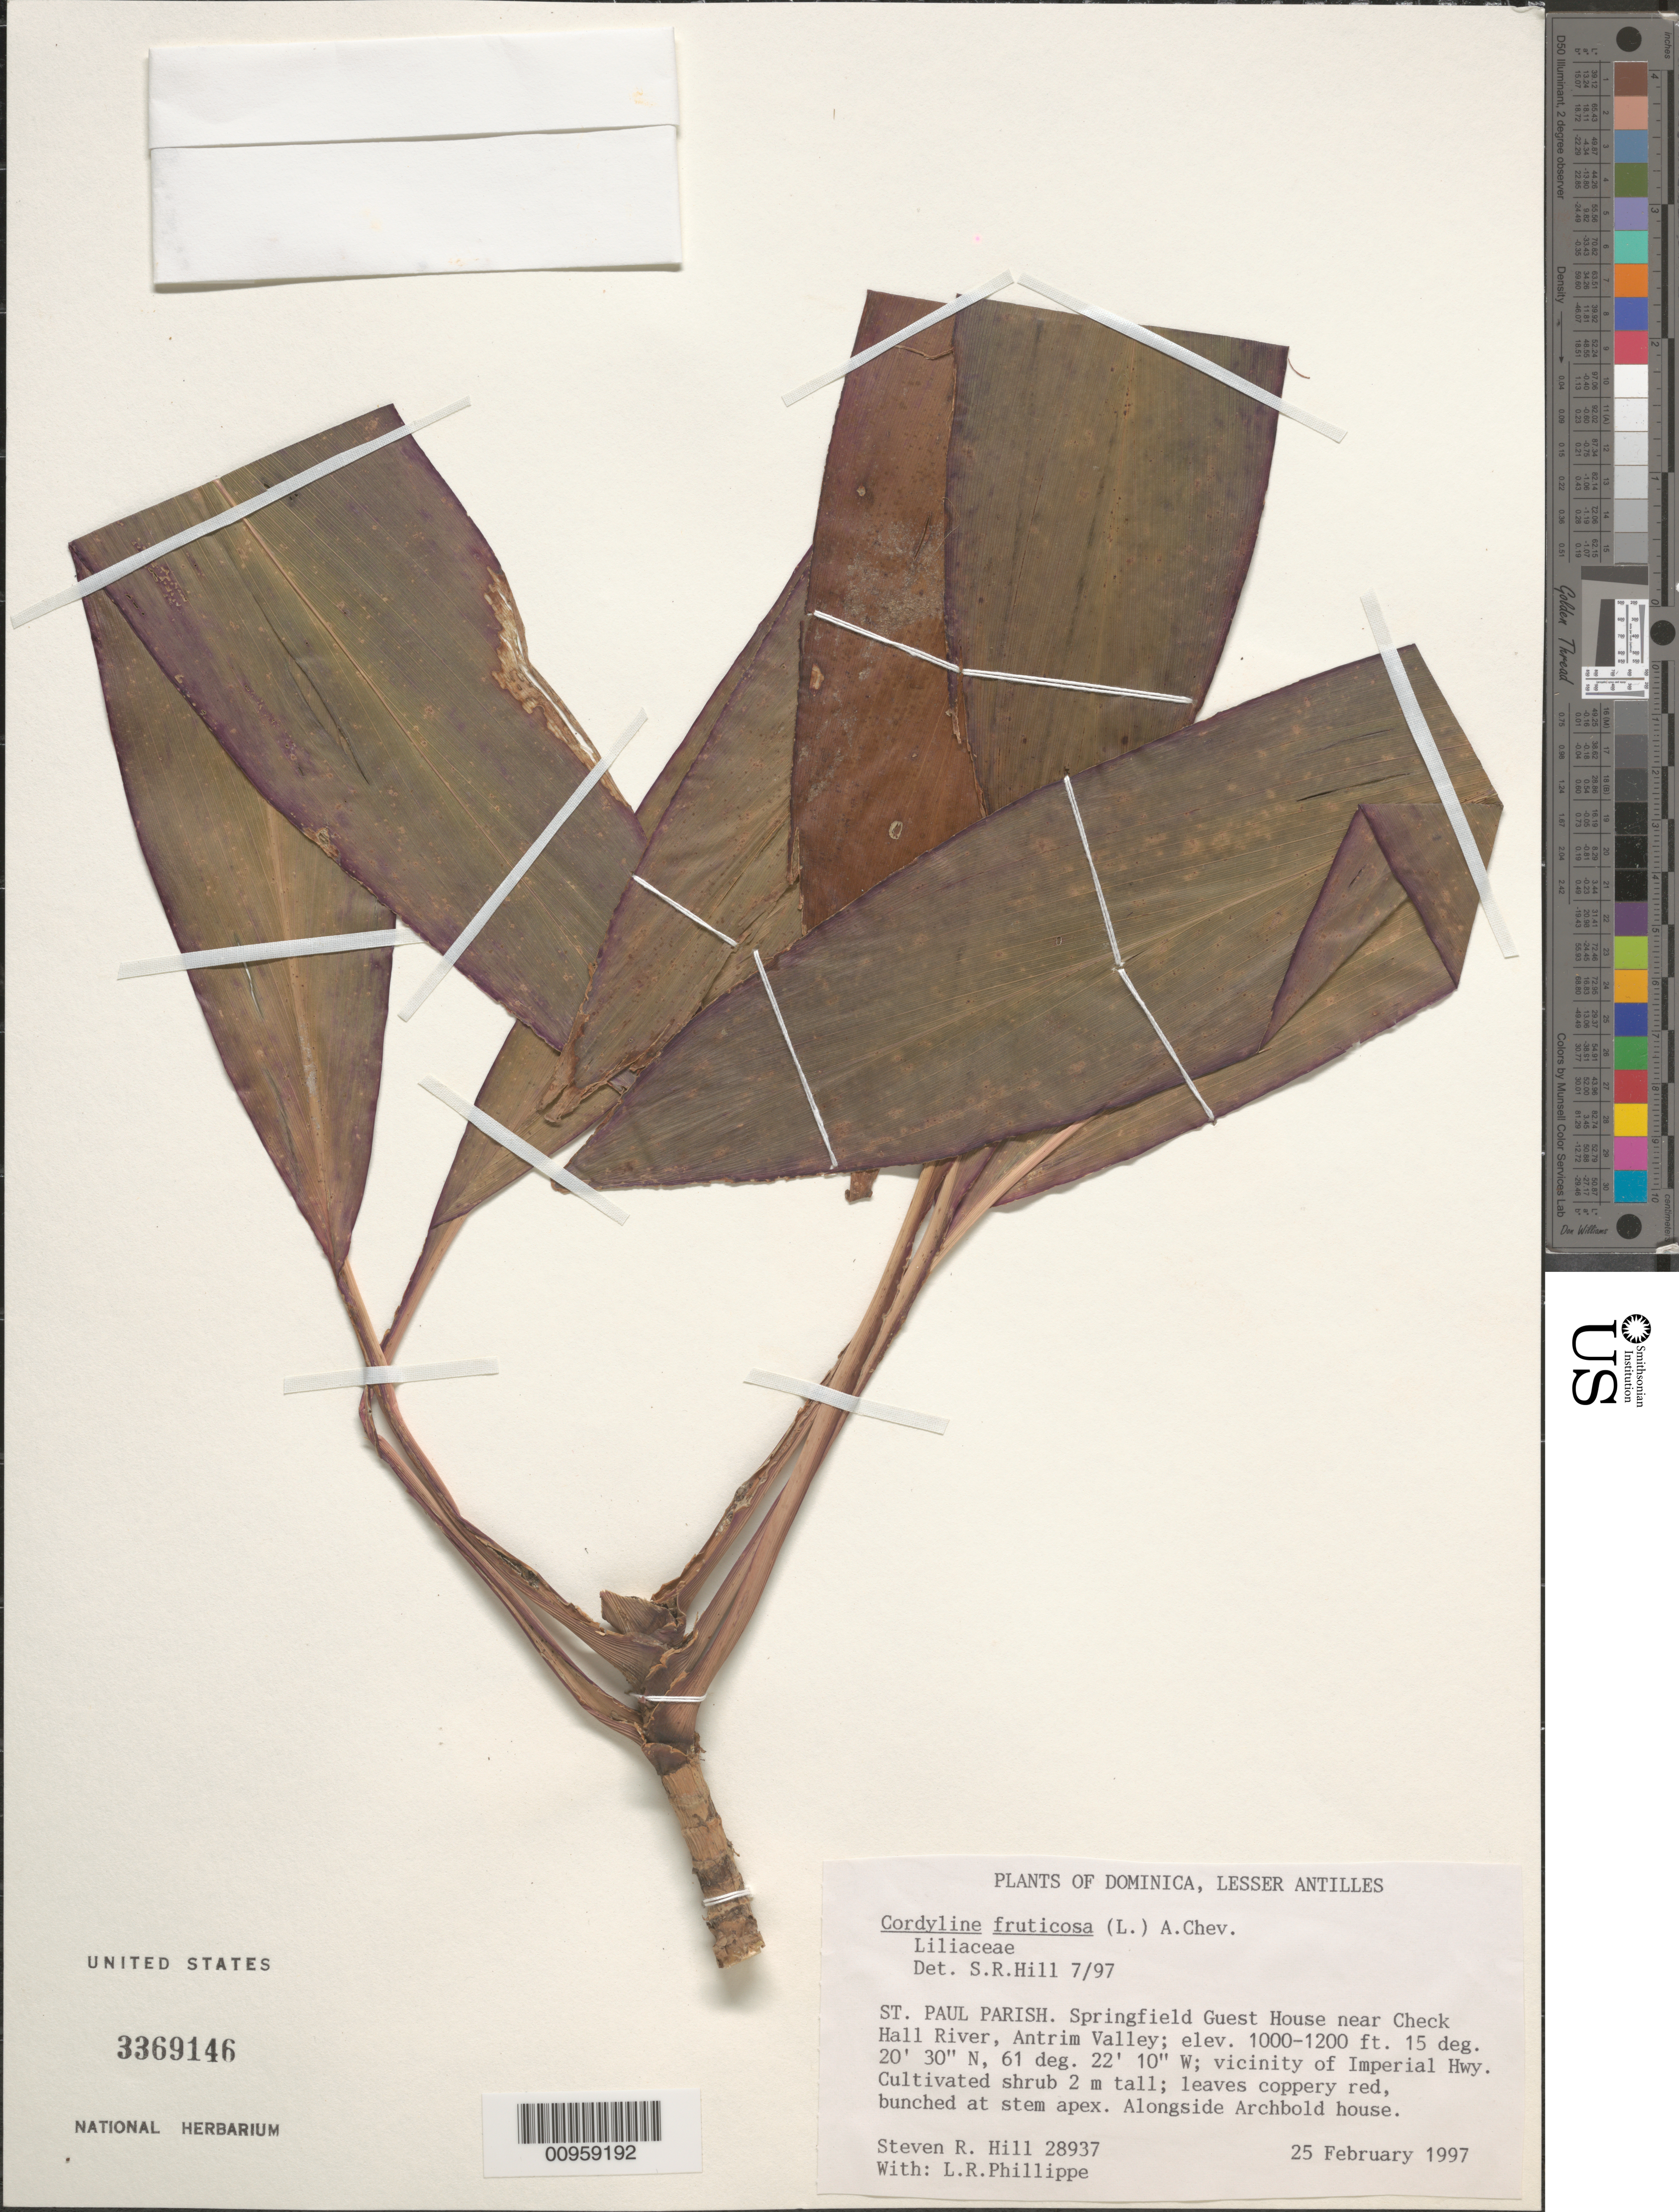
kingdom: Plantae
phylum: Tracheophyta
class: Liliopsida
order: Asparagales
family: Asparagaceae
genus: Cordyline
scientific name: Cordyline fruticosa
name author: (L.) A. Chev.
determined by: Hill, Steven R.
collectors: S. R. Hill & L. Phillippe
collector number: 28937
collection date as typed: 25 Feb 1997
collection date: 1997-02-25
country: Dominica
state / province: St. Paul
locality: Springfield Guest House near Check Hall River, Antrim Valley; vicinity of Imperial Highway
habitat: Alongside Archbold house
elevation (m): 305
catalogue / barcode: US 3369146